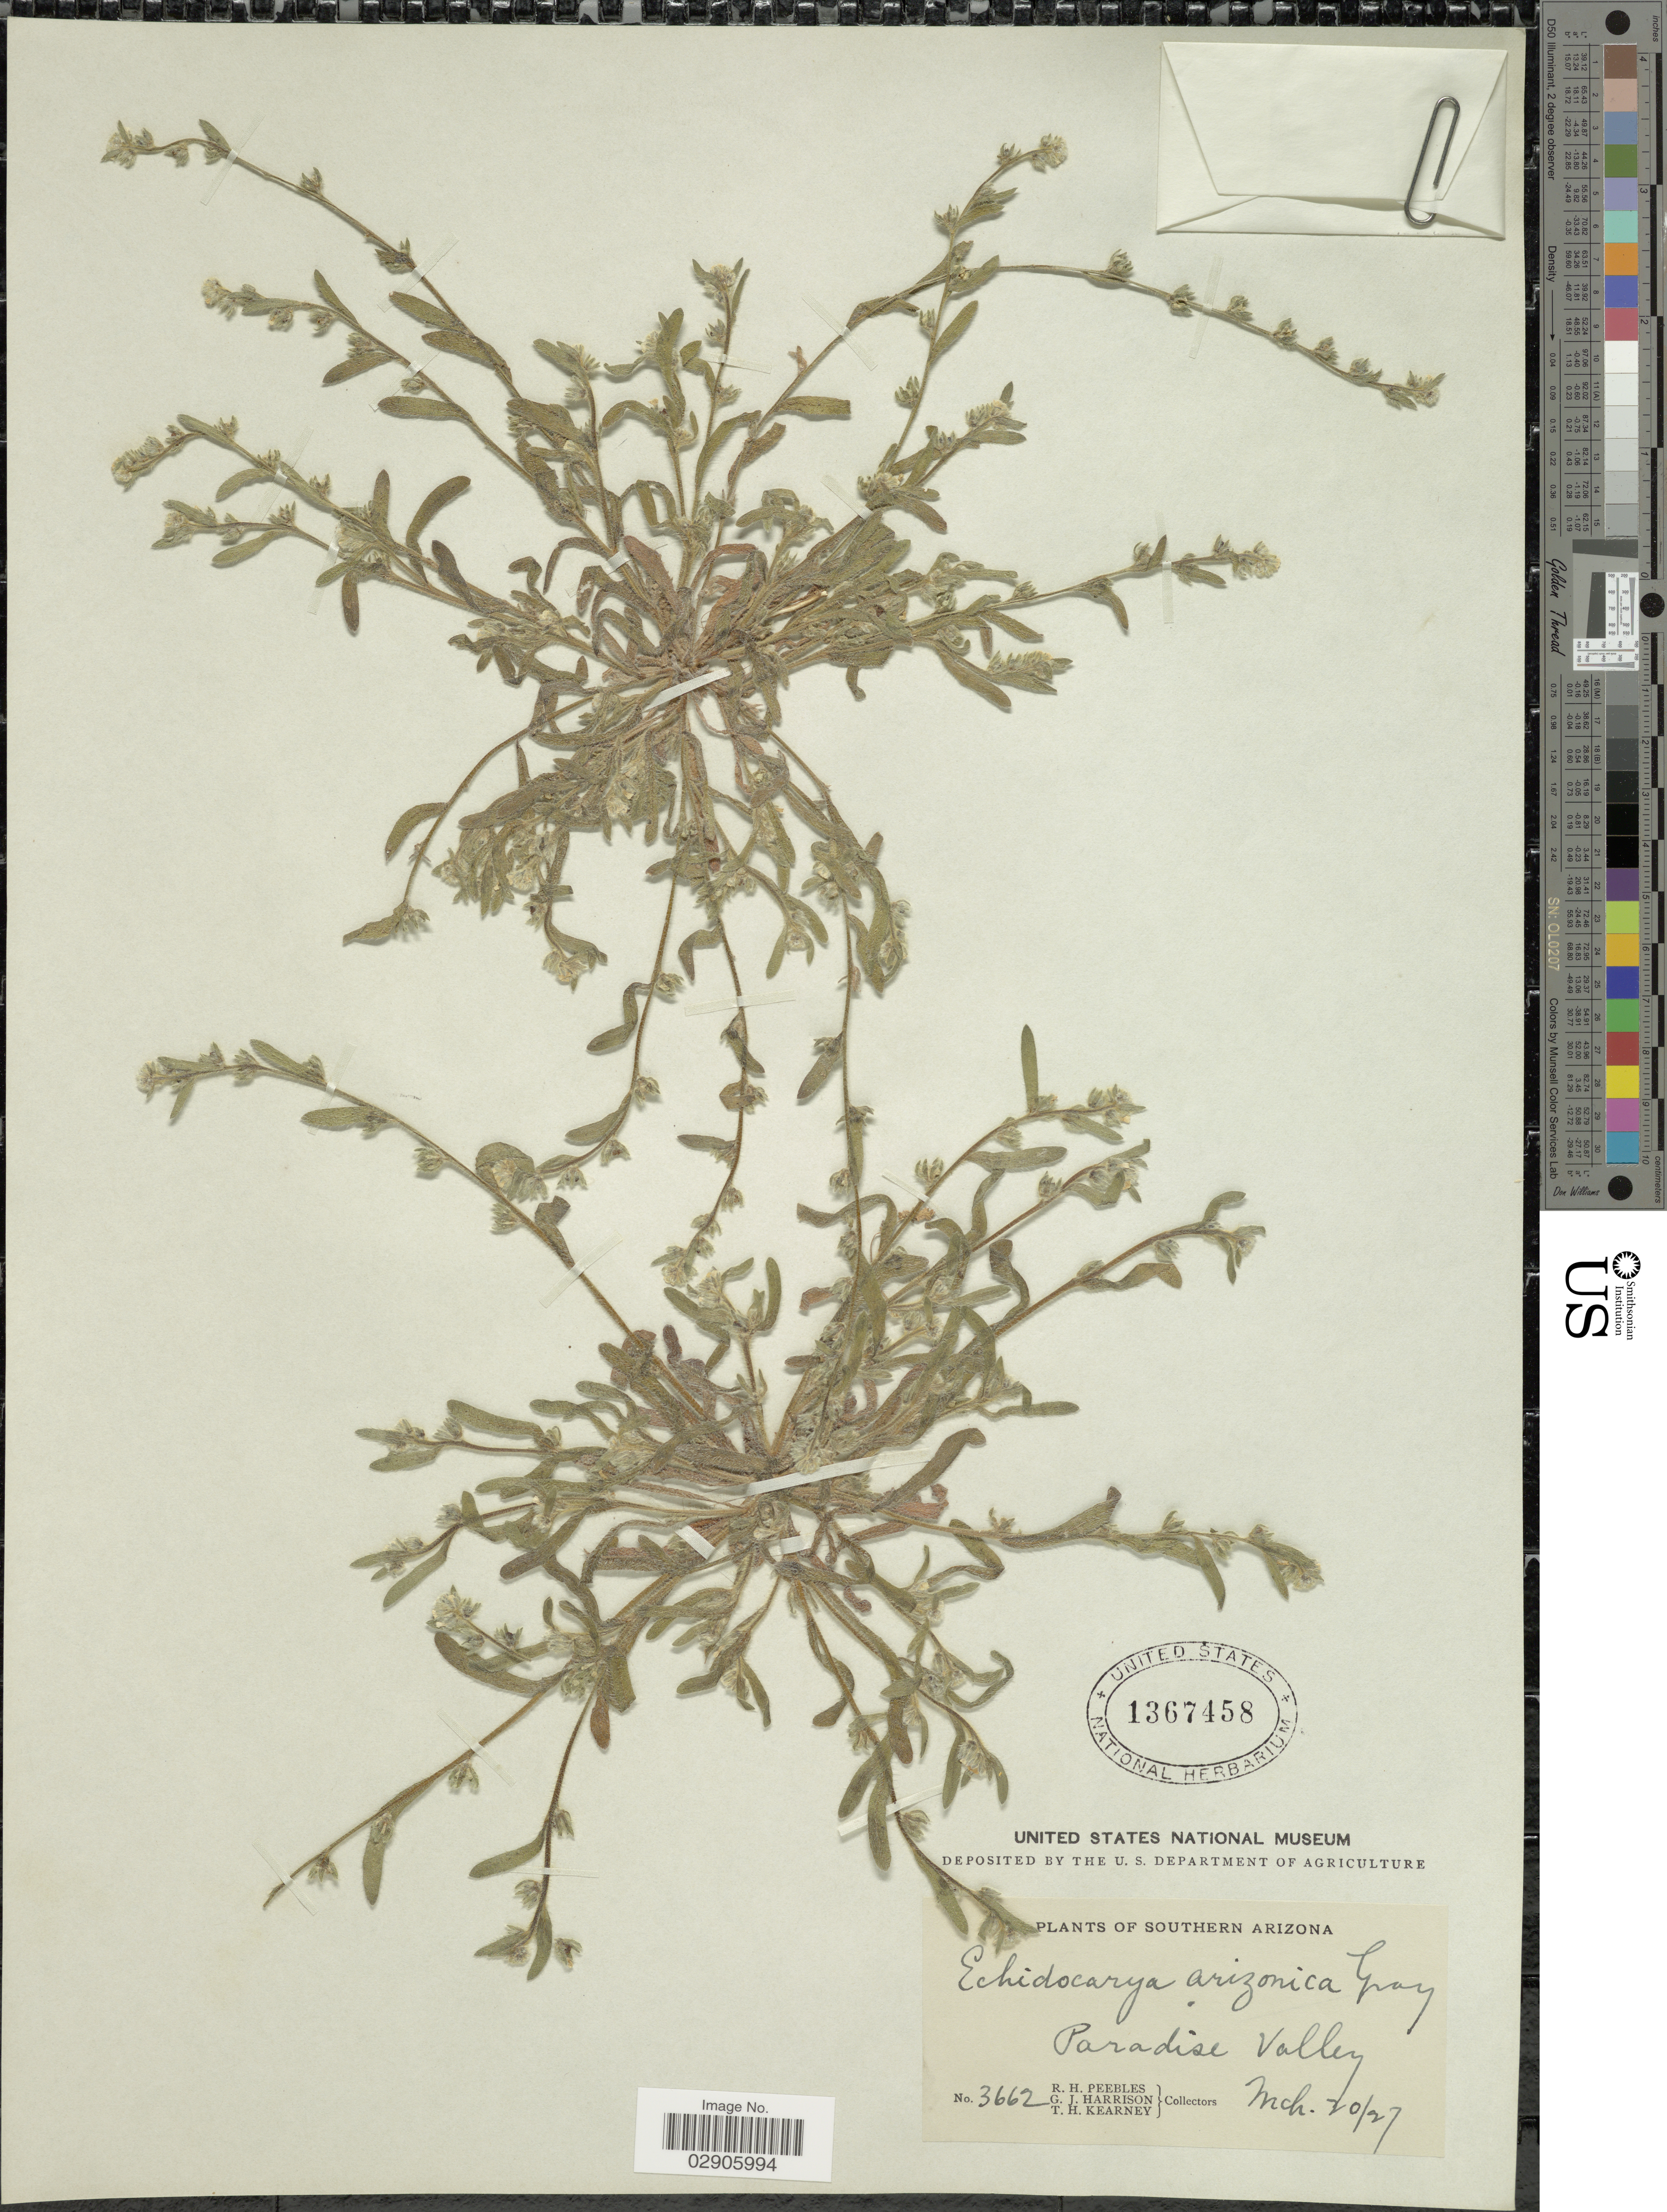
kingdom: Plantae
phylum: Tracheophyta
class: Magnoliopsida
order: Boraginales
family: Boraginaceae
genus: Plagiobothrys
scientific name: Plagiobothrys pringlei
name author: Greene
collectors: R. H. Peebles, G. J. Harrison & T. H. Kearney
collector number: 3662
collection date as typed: Transcribed d/m/y: 20/3/27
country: United States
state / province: Arizona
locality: Southern Arizona, Paradise Valley.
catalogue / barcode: US 1367458